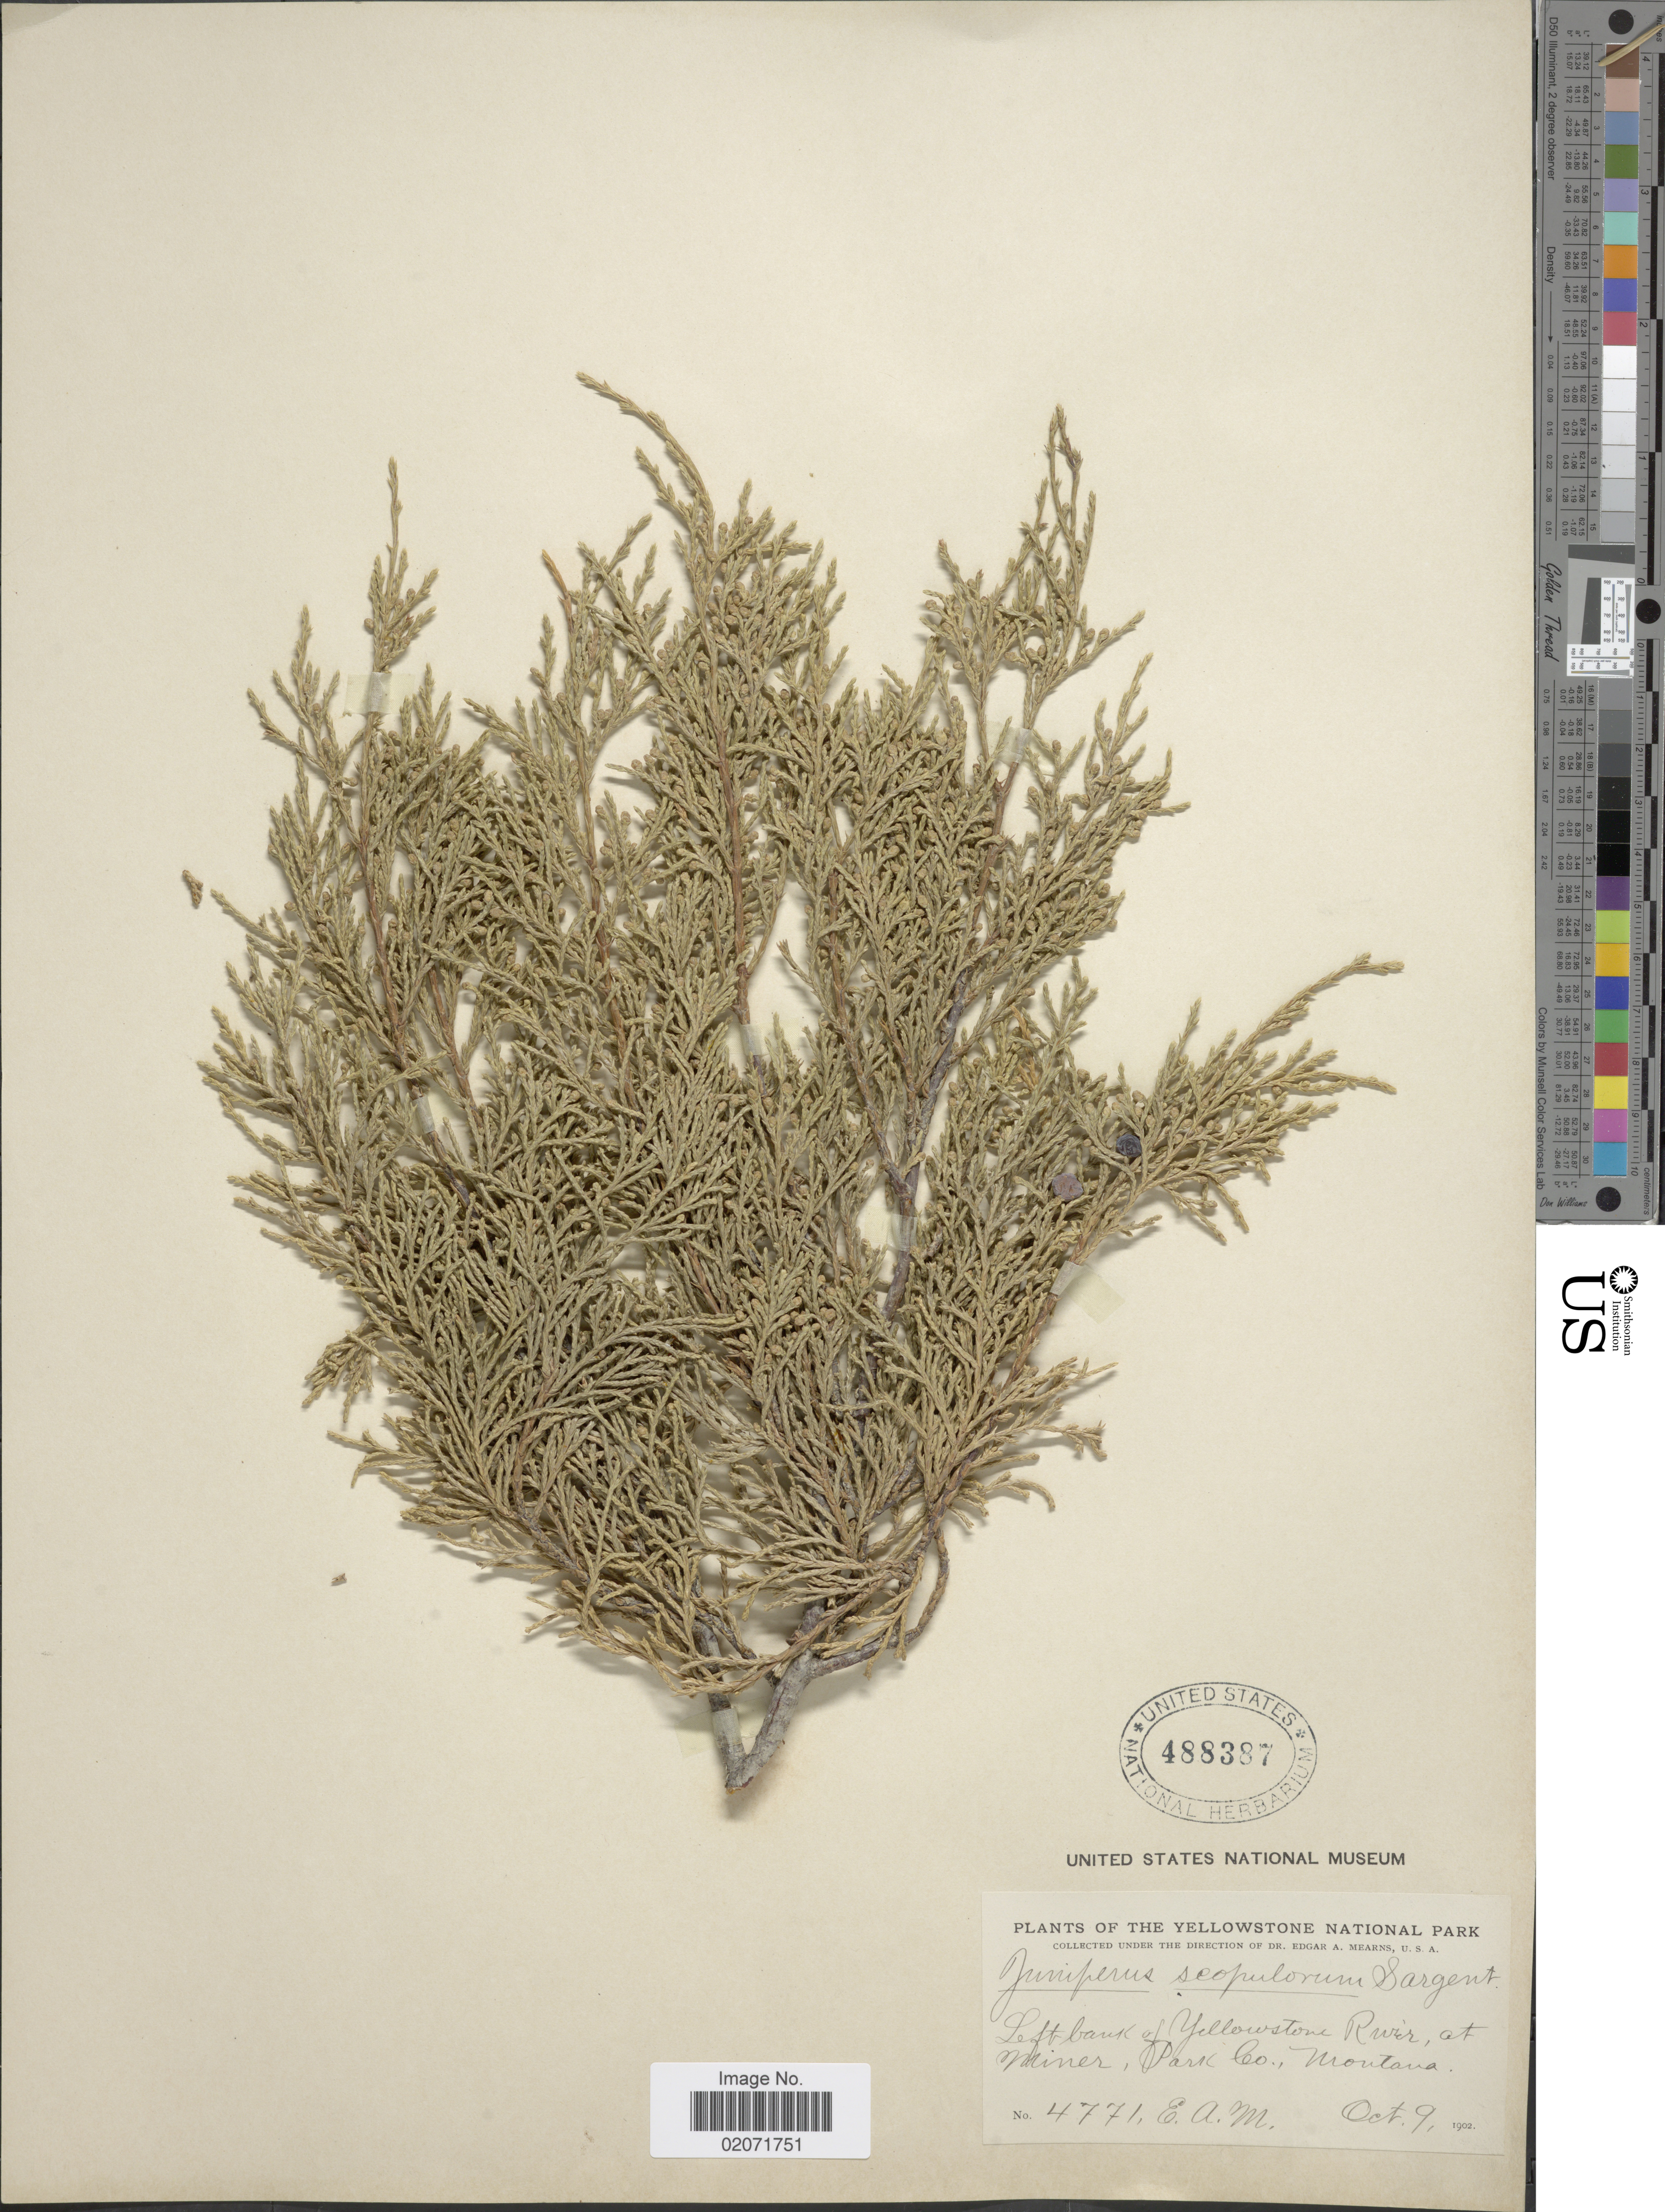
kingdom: Plantae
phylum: Tracheophyta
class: Pinopsida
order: Pinales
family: Cupressaceae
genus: Juniperus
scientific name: Juniperus scopulorum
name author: Sarg.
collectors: E. A. Mearns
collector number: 4771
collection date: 1902-10-09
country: United States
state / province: Montana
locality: The Yellowstone National Park, Left bank of Yellowstone River at Miner, Park Co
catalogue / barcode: US 488387